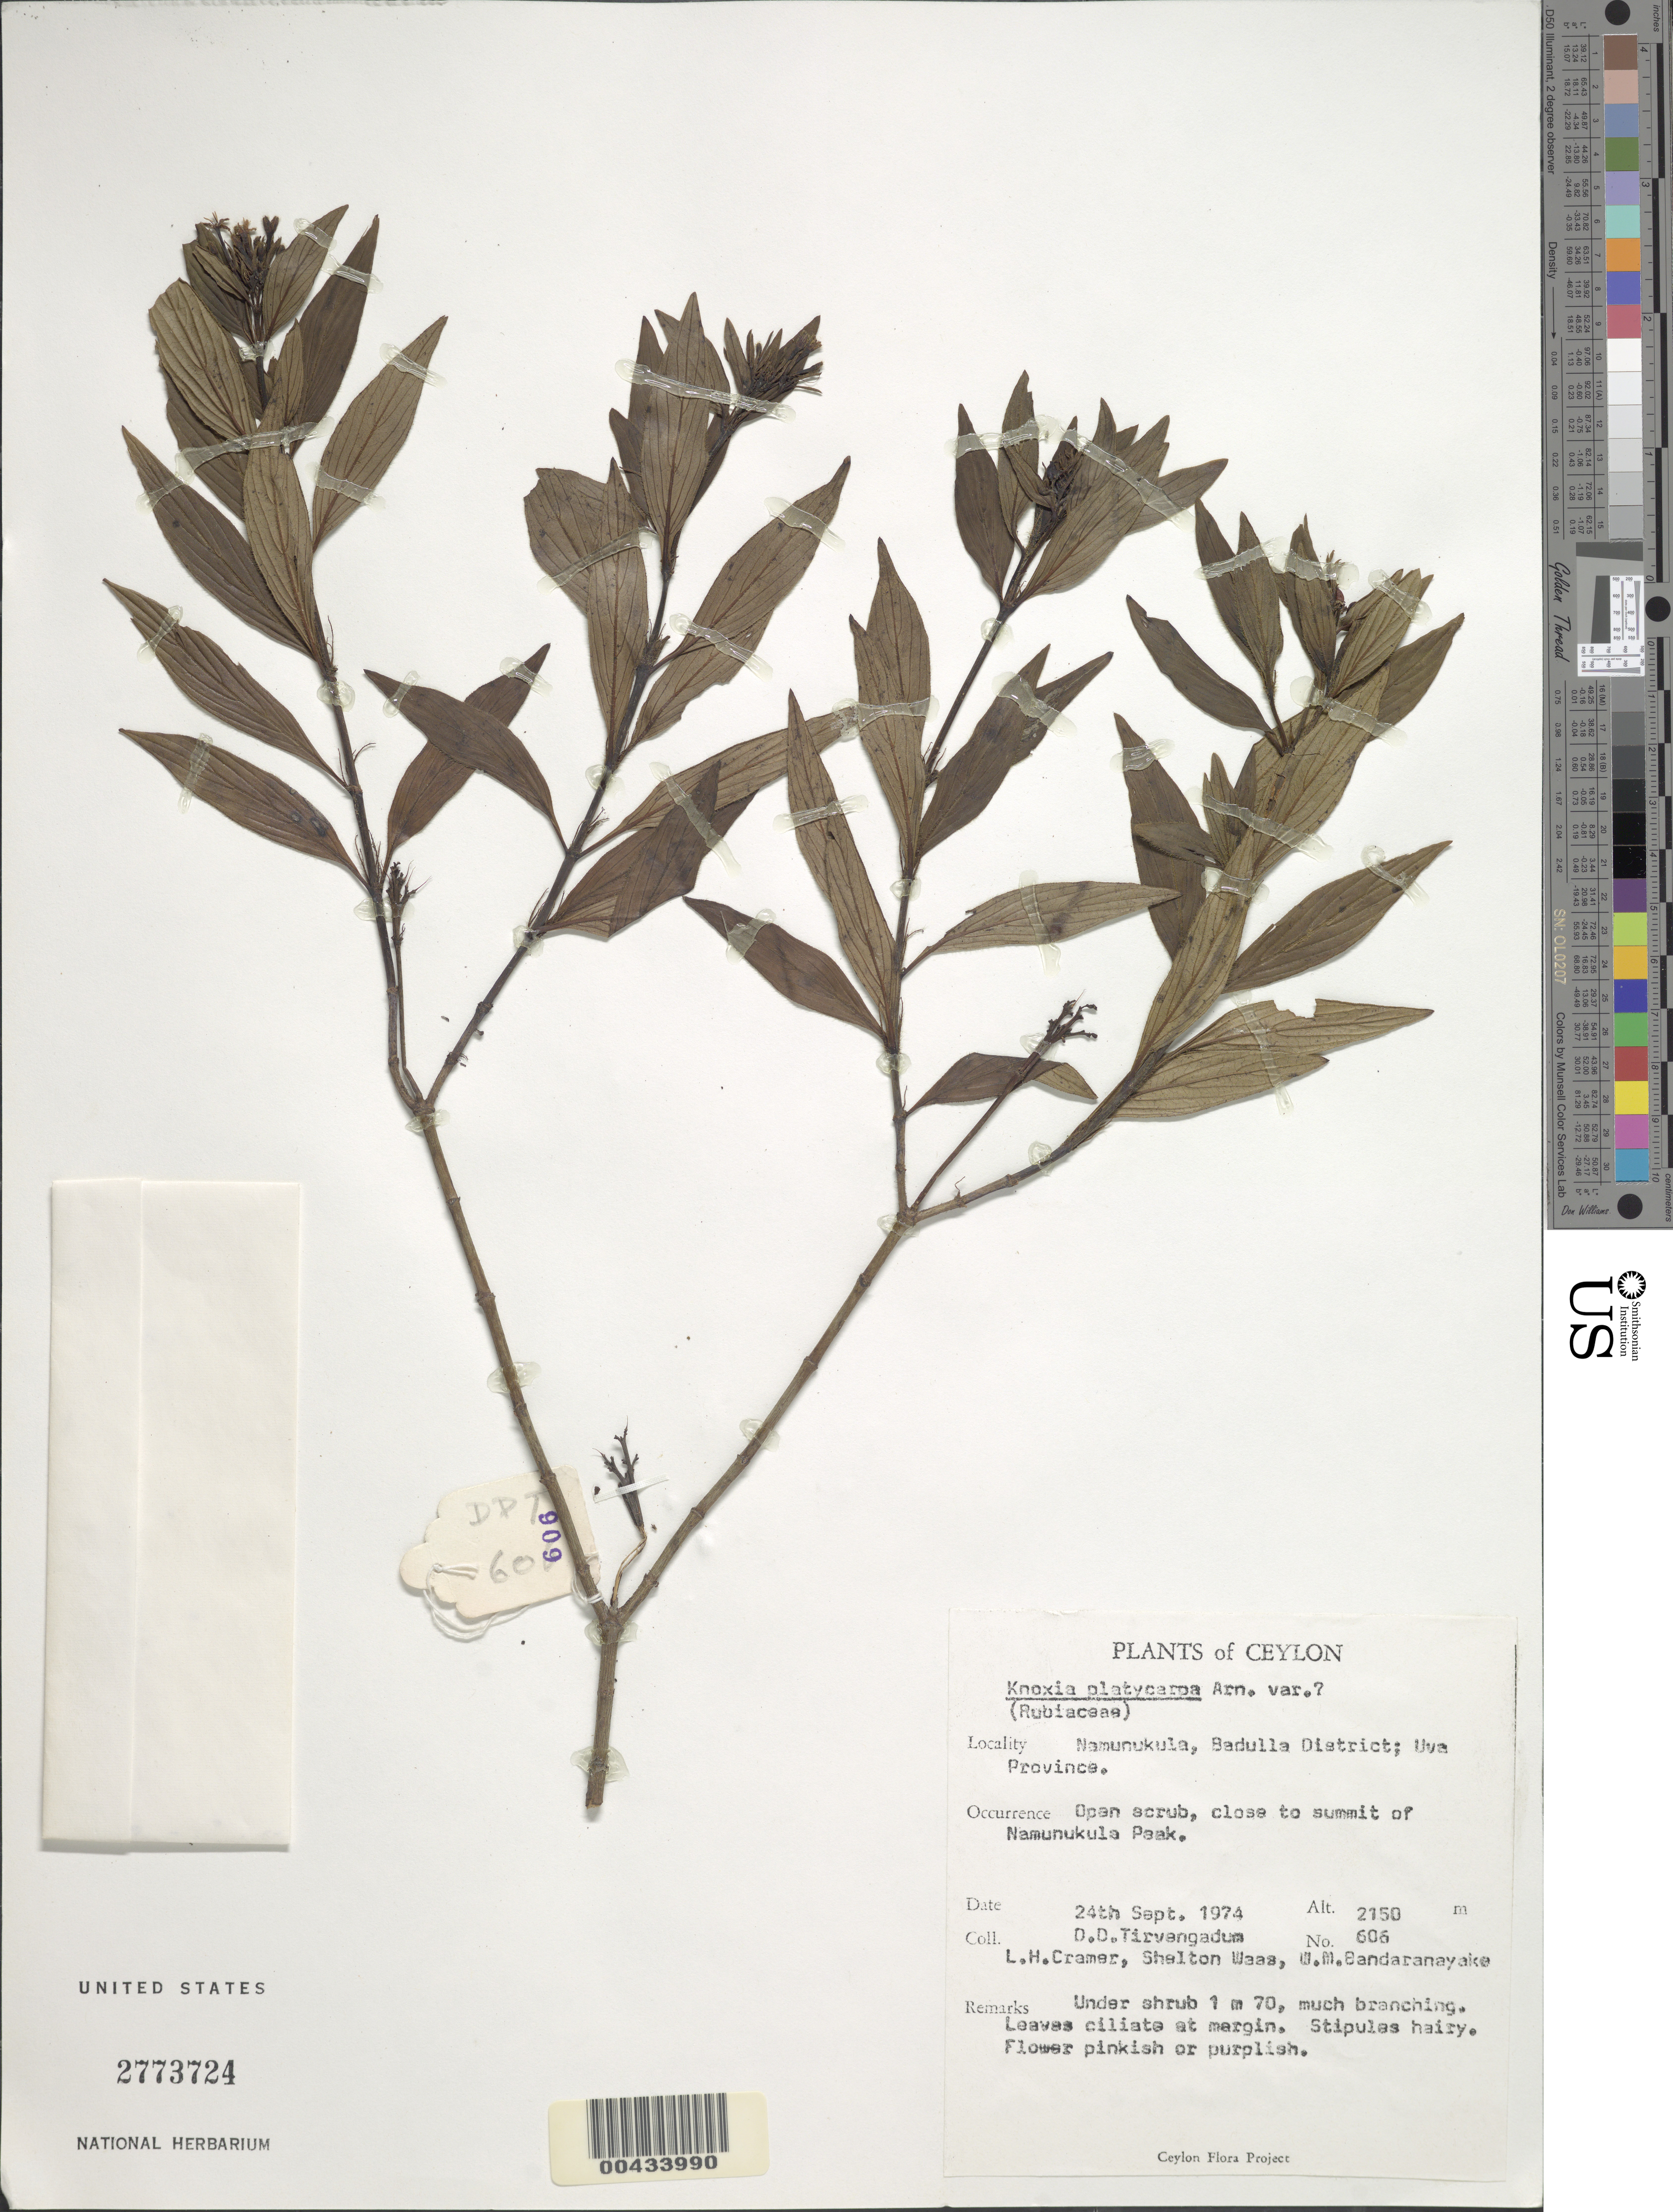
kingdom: Plantae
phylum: Tracheophyta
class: Magnoliopsida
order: Gentianales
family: Rubiaceae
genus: Knoxia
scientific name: Knoxia platycarpa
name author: Arn.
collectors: D. Tirvengadum, Waas, S. (Determiner), Cramer, L. H. (Determiner) & W. Bandaranayake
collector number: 606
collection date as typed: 24 Sep 1974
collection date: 1974-09-24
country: Sri Lanka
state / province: Uva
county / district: Badulla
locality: Namunukula Kanda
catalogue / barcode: US 2773724